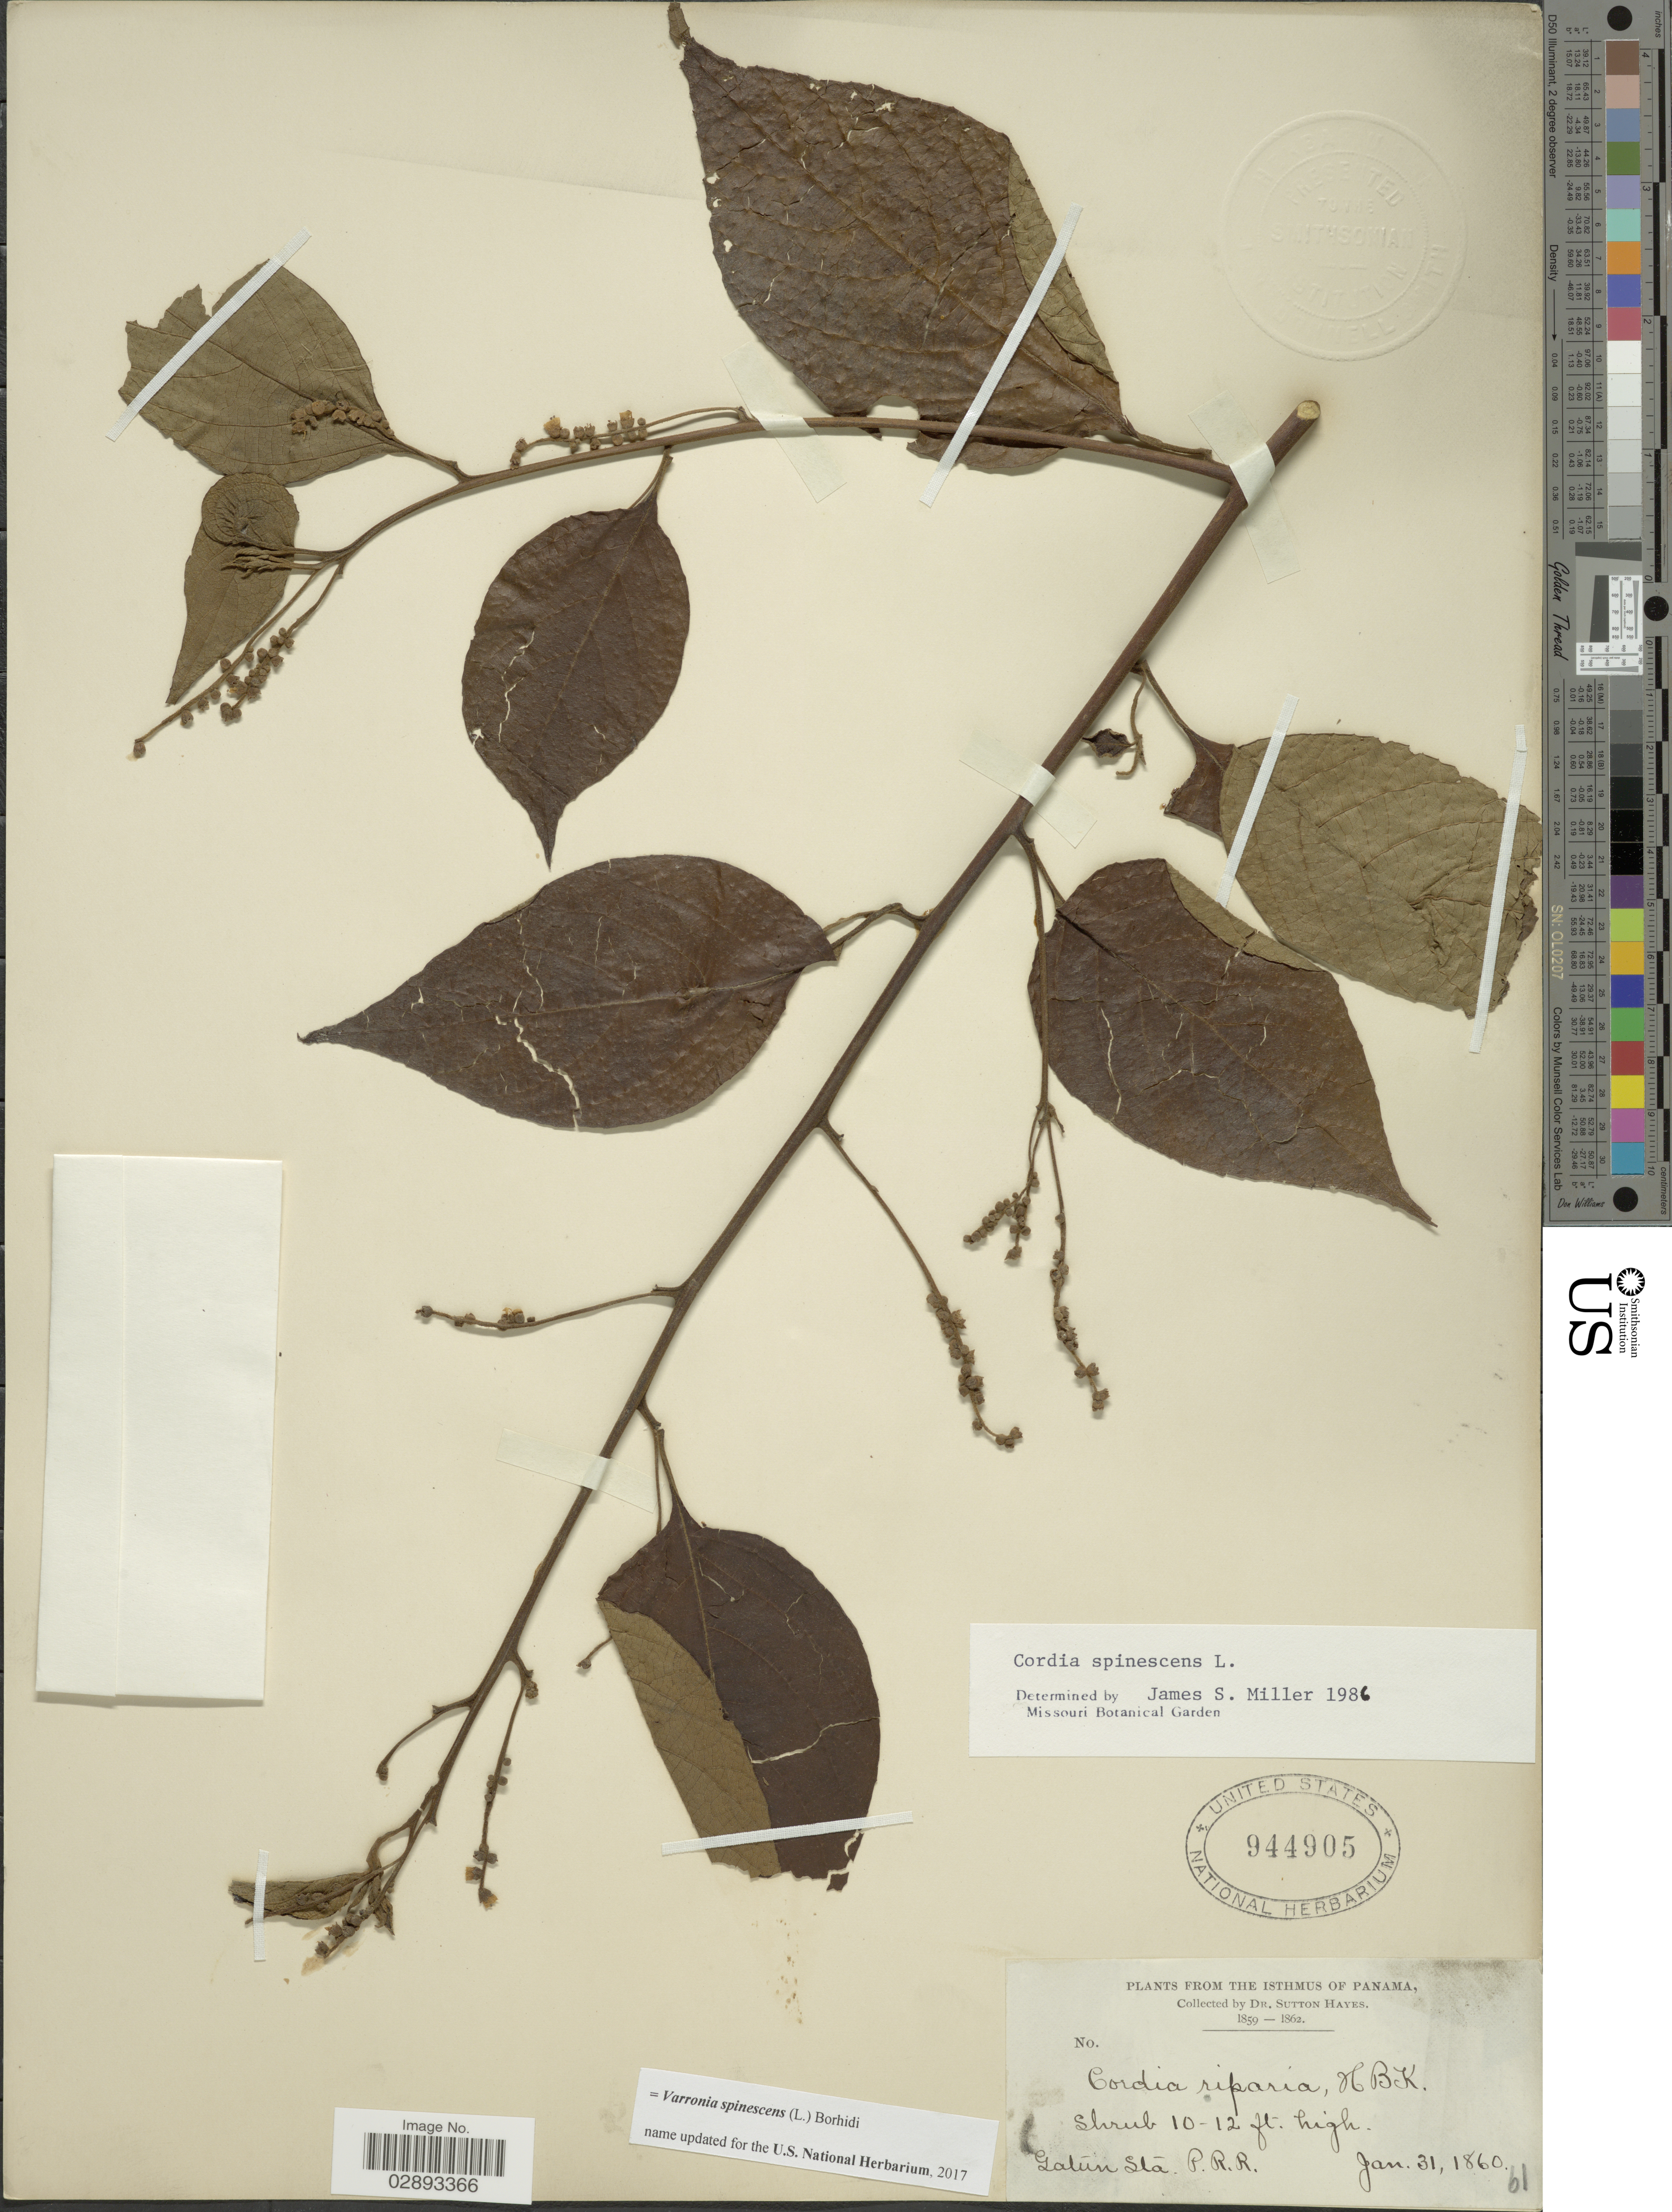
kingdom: Plantae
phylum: Tracheophyta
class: Magnoliopsida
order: Boraginales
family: Cordiaceae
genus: Varronia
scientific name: Varronia spinescens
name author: (L.) Borhidi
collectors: S. Hayes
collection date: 1860-01-31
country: Panama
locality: The Isthmus of Panama, Gatun Sta. P.R.R.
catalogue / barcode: US 944905